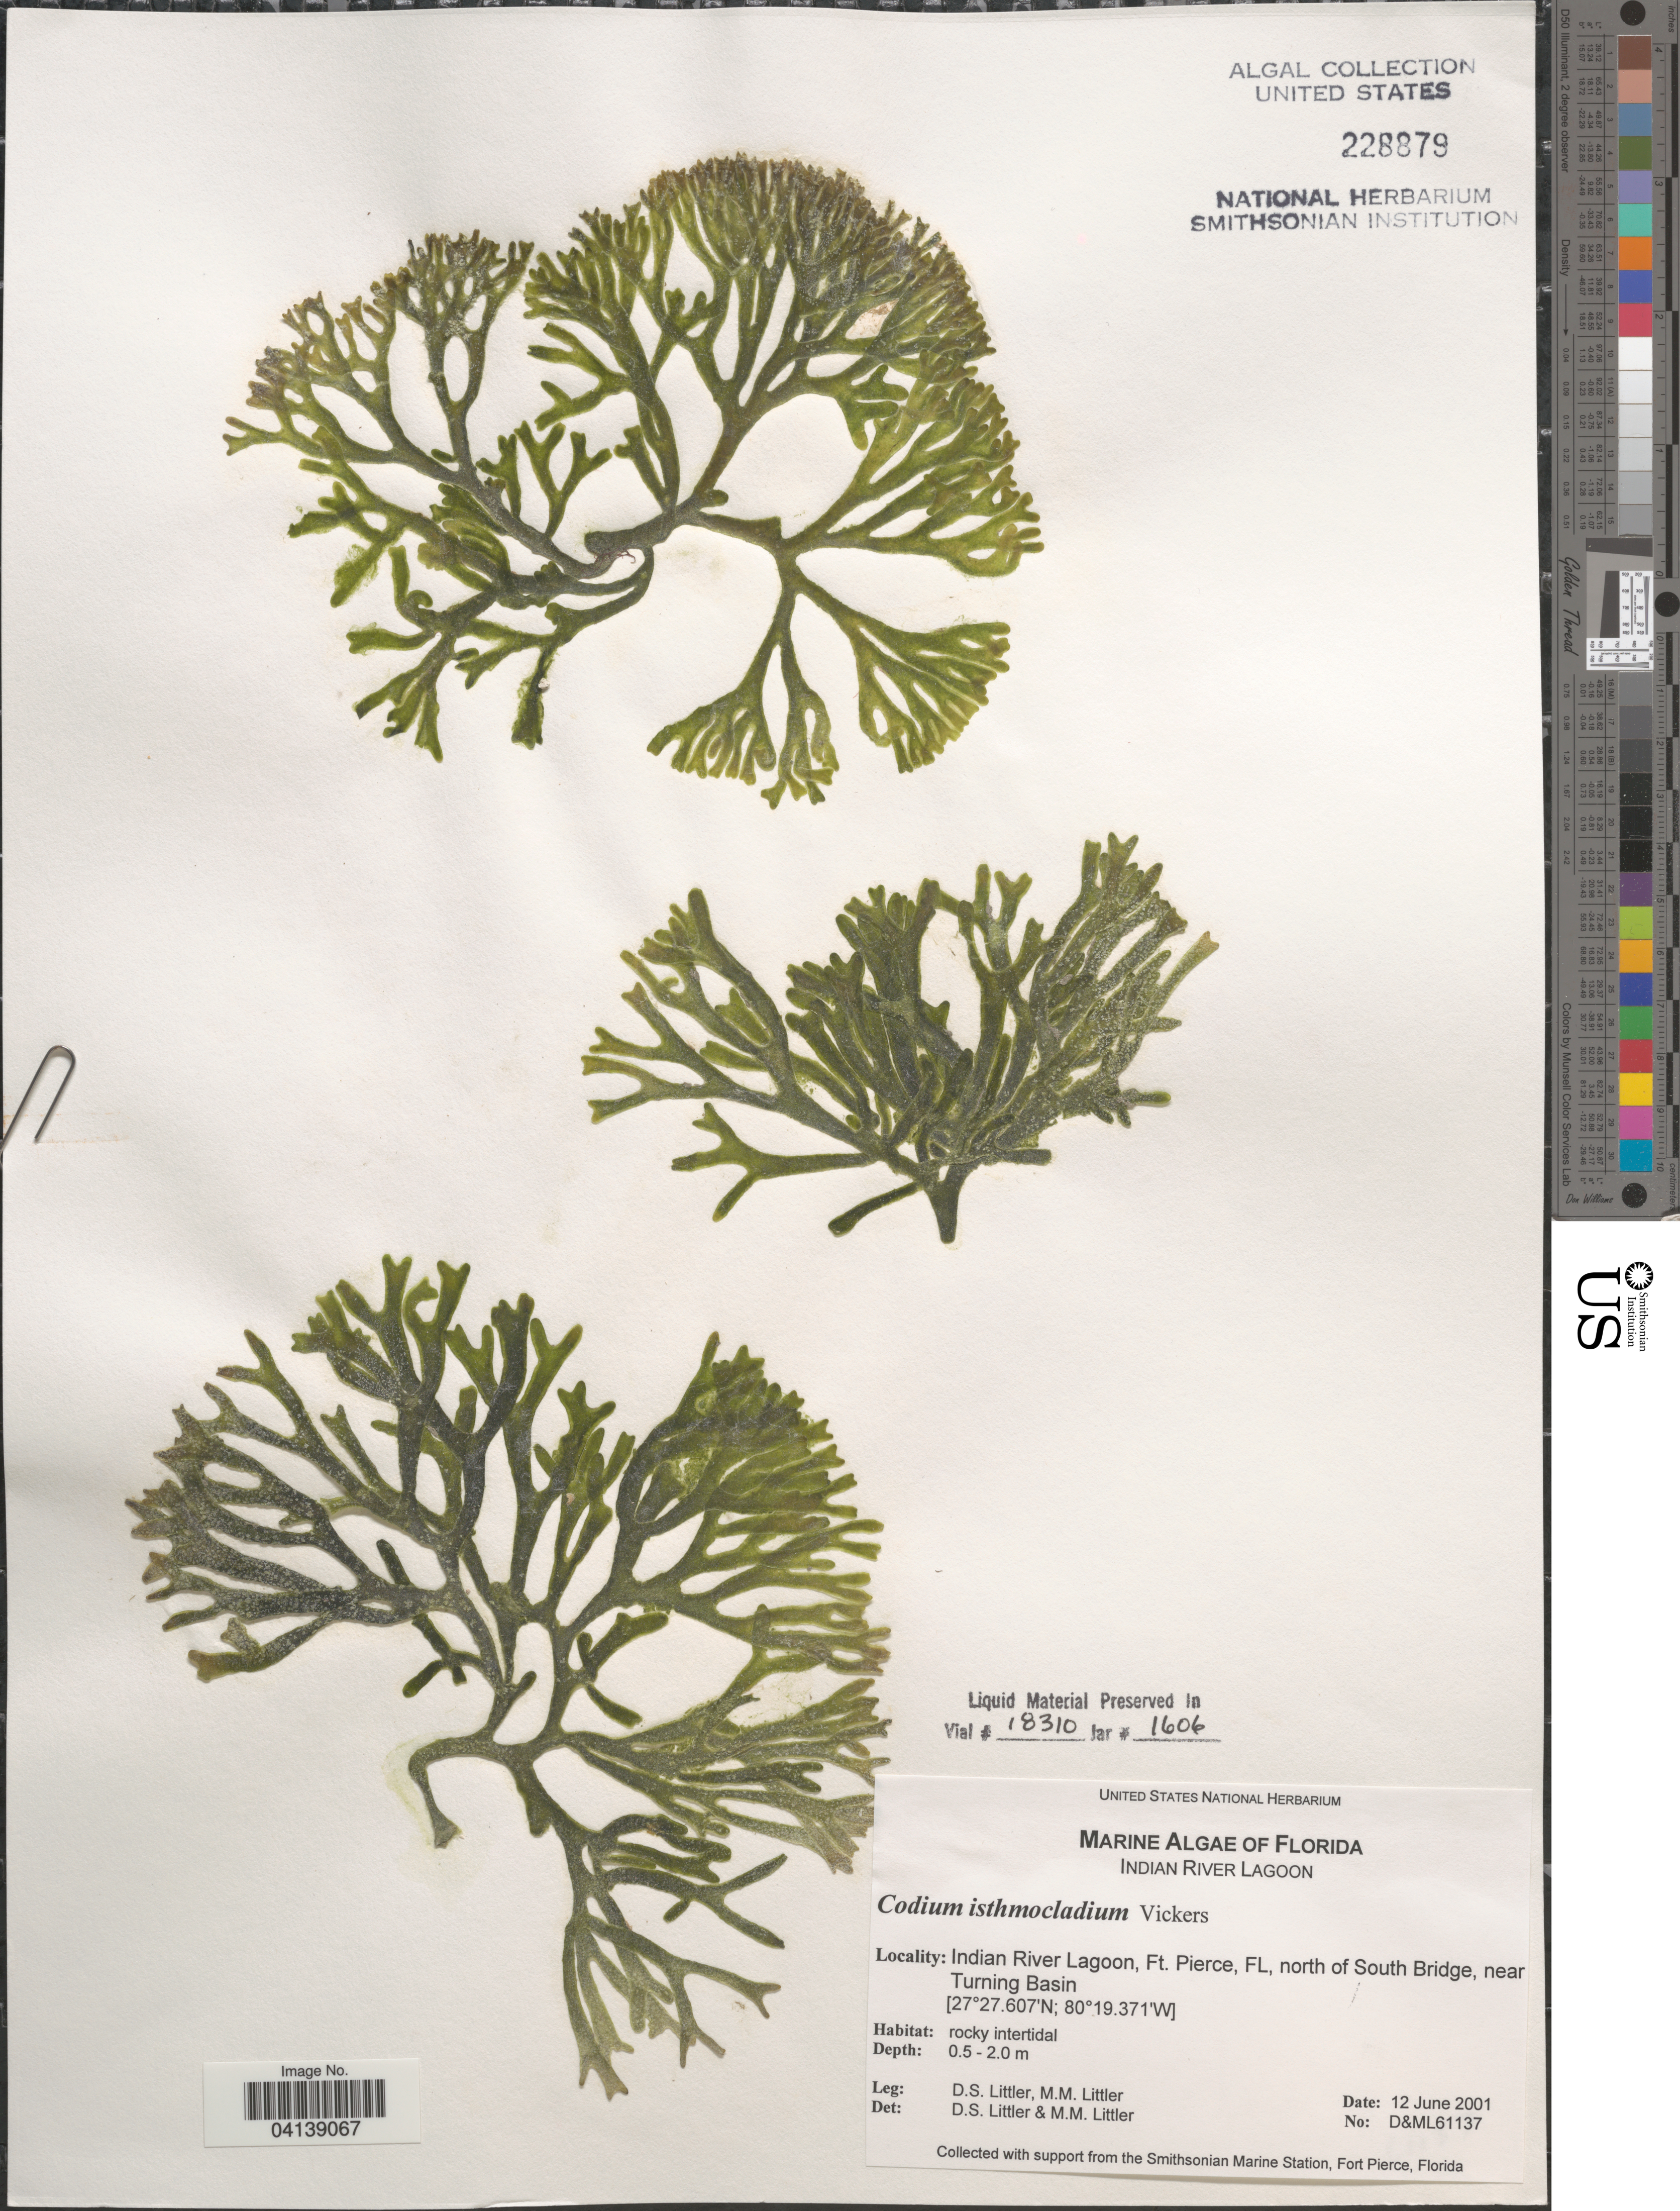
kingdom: Plantae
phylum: Chlorophyta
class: Ulvophyceae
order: Bryopsidales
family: Codiaceae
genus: Codium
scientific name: Codium isthmocladum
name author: Vickers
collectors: D. S. Littler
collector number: D&ML61137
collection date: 2001-06-12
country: United States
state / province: Florida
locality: Indian River Lagoon, Ft. Pierce, north of South Bridge, near Turning Basin.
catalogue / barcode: US 228879